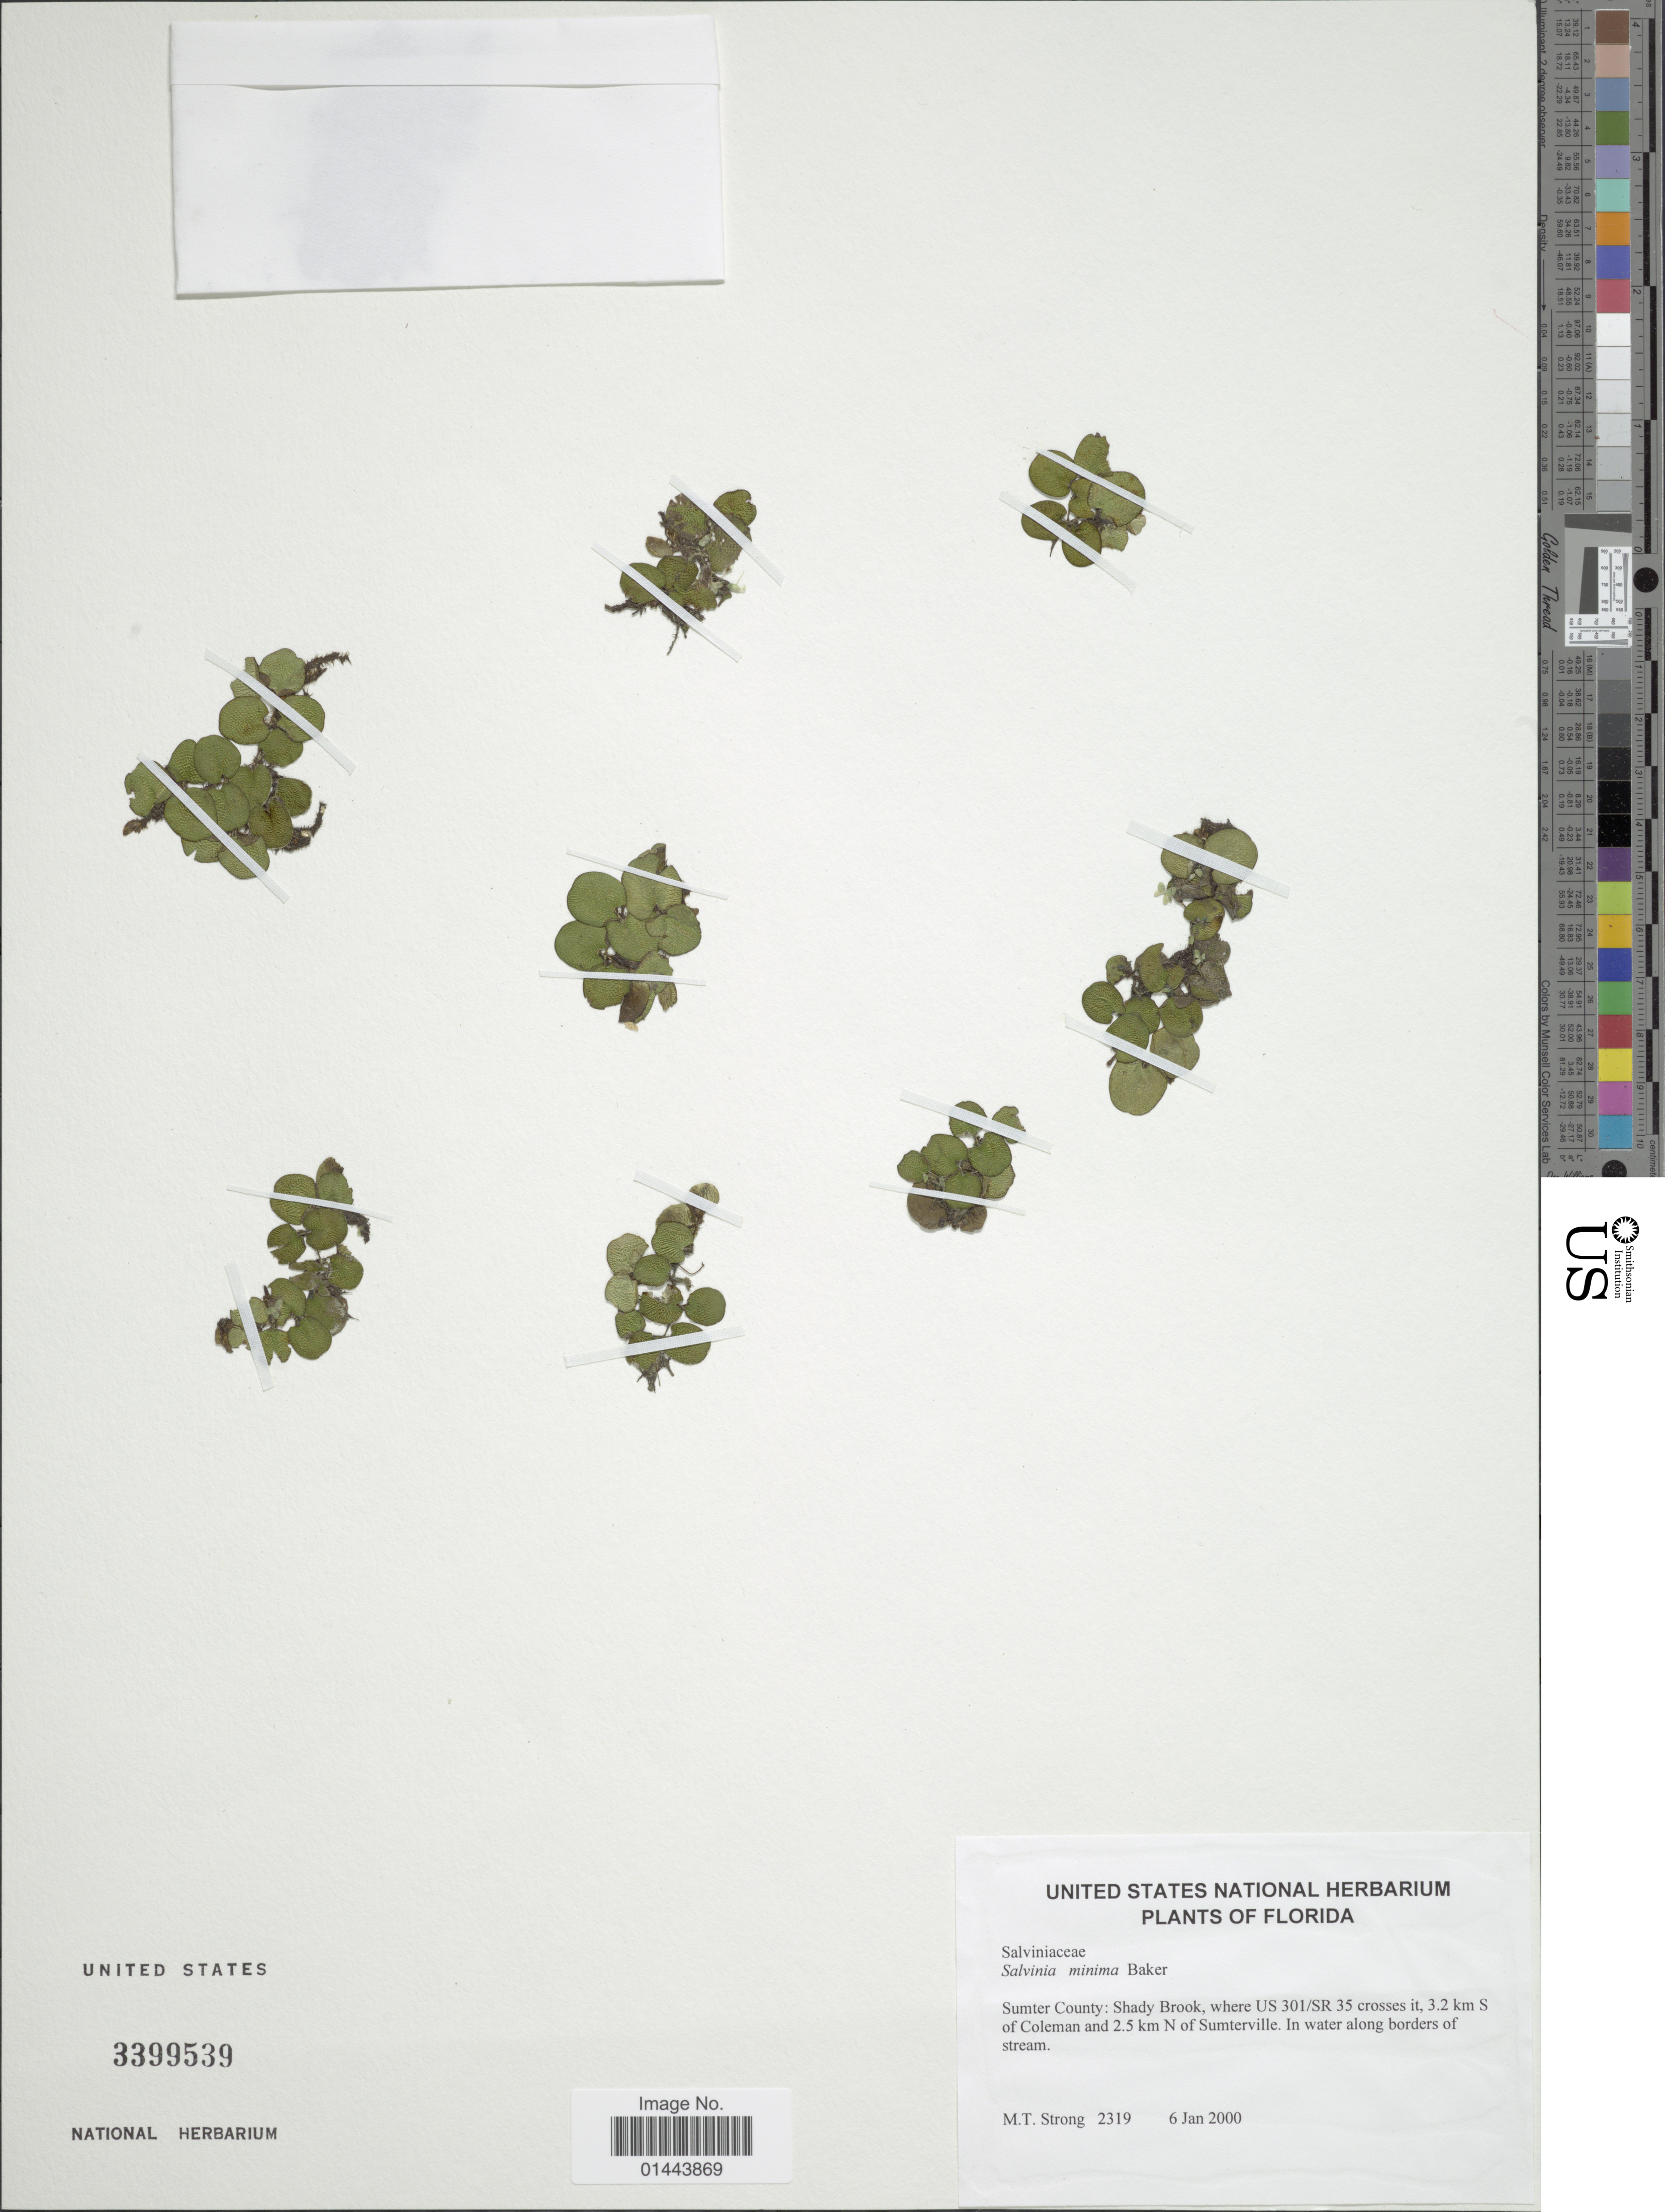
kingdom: Plantae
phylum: Tracheophyta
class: Polypodiopsida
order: Salviniales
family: Salviniaceae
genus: Salvinia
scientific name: Salvinia minima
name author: Baker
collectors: M. T. Strong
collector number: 2319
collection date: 2000-01-06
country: United States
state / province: Florida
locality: Sumter County: Shady brook, where US 301/SR 35 crosses it, 3.2 km S of Coleman and 2.5 km N of Sumterville, in water along borders of stream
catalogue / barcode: US 3399539